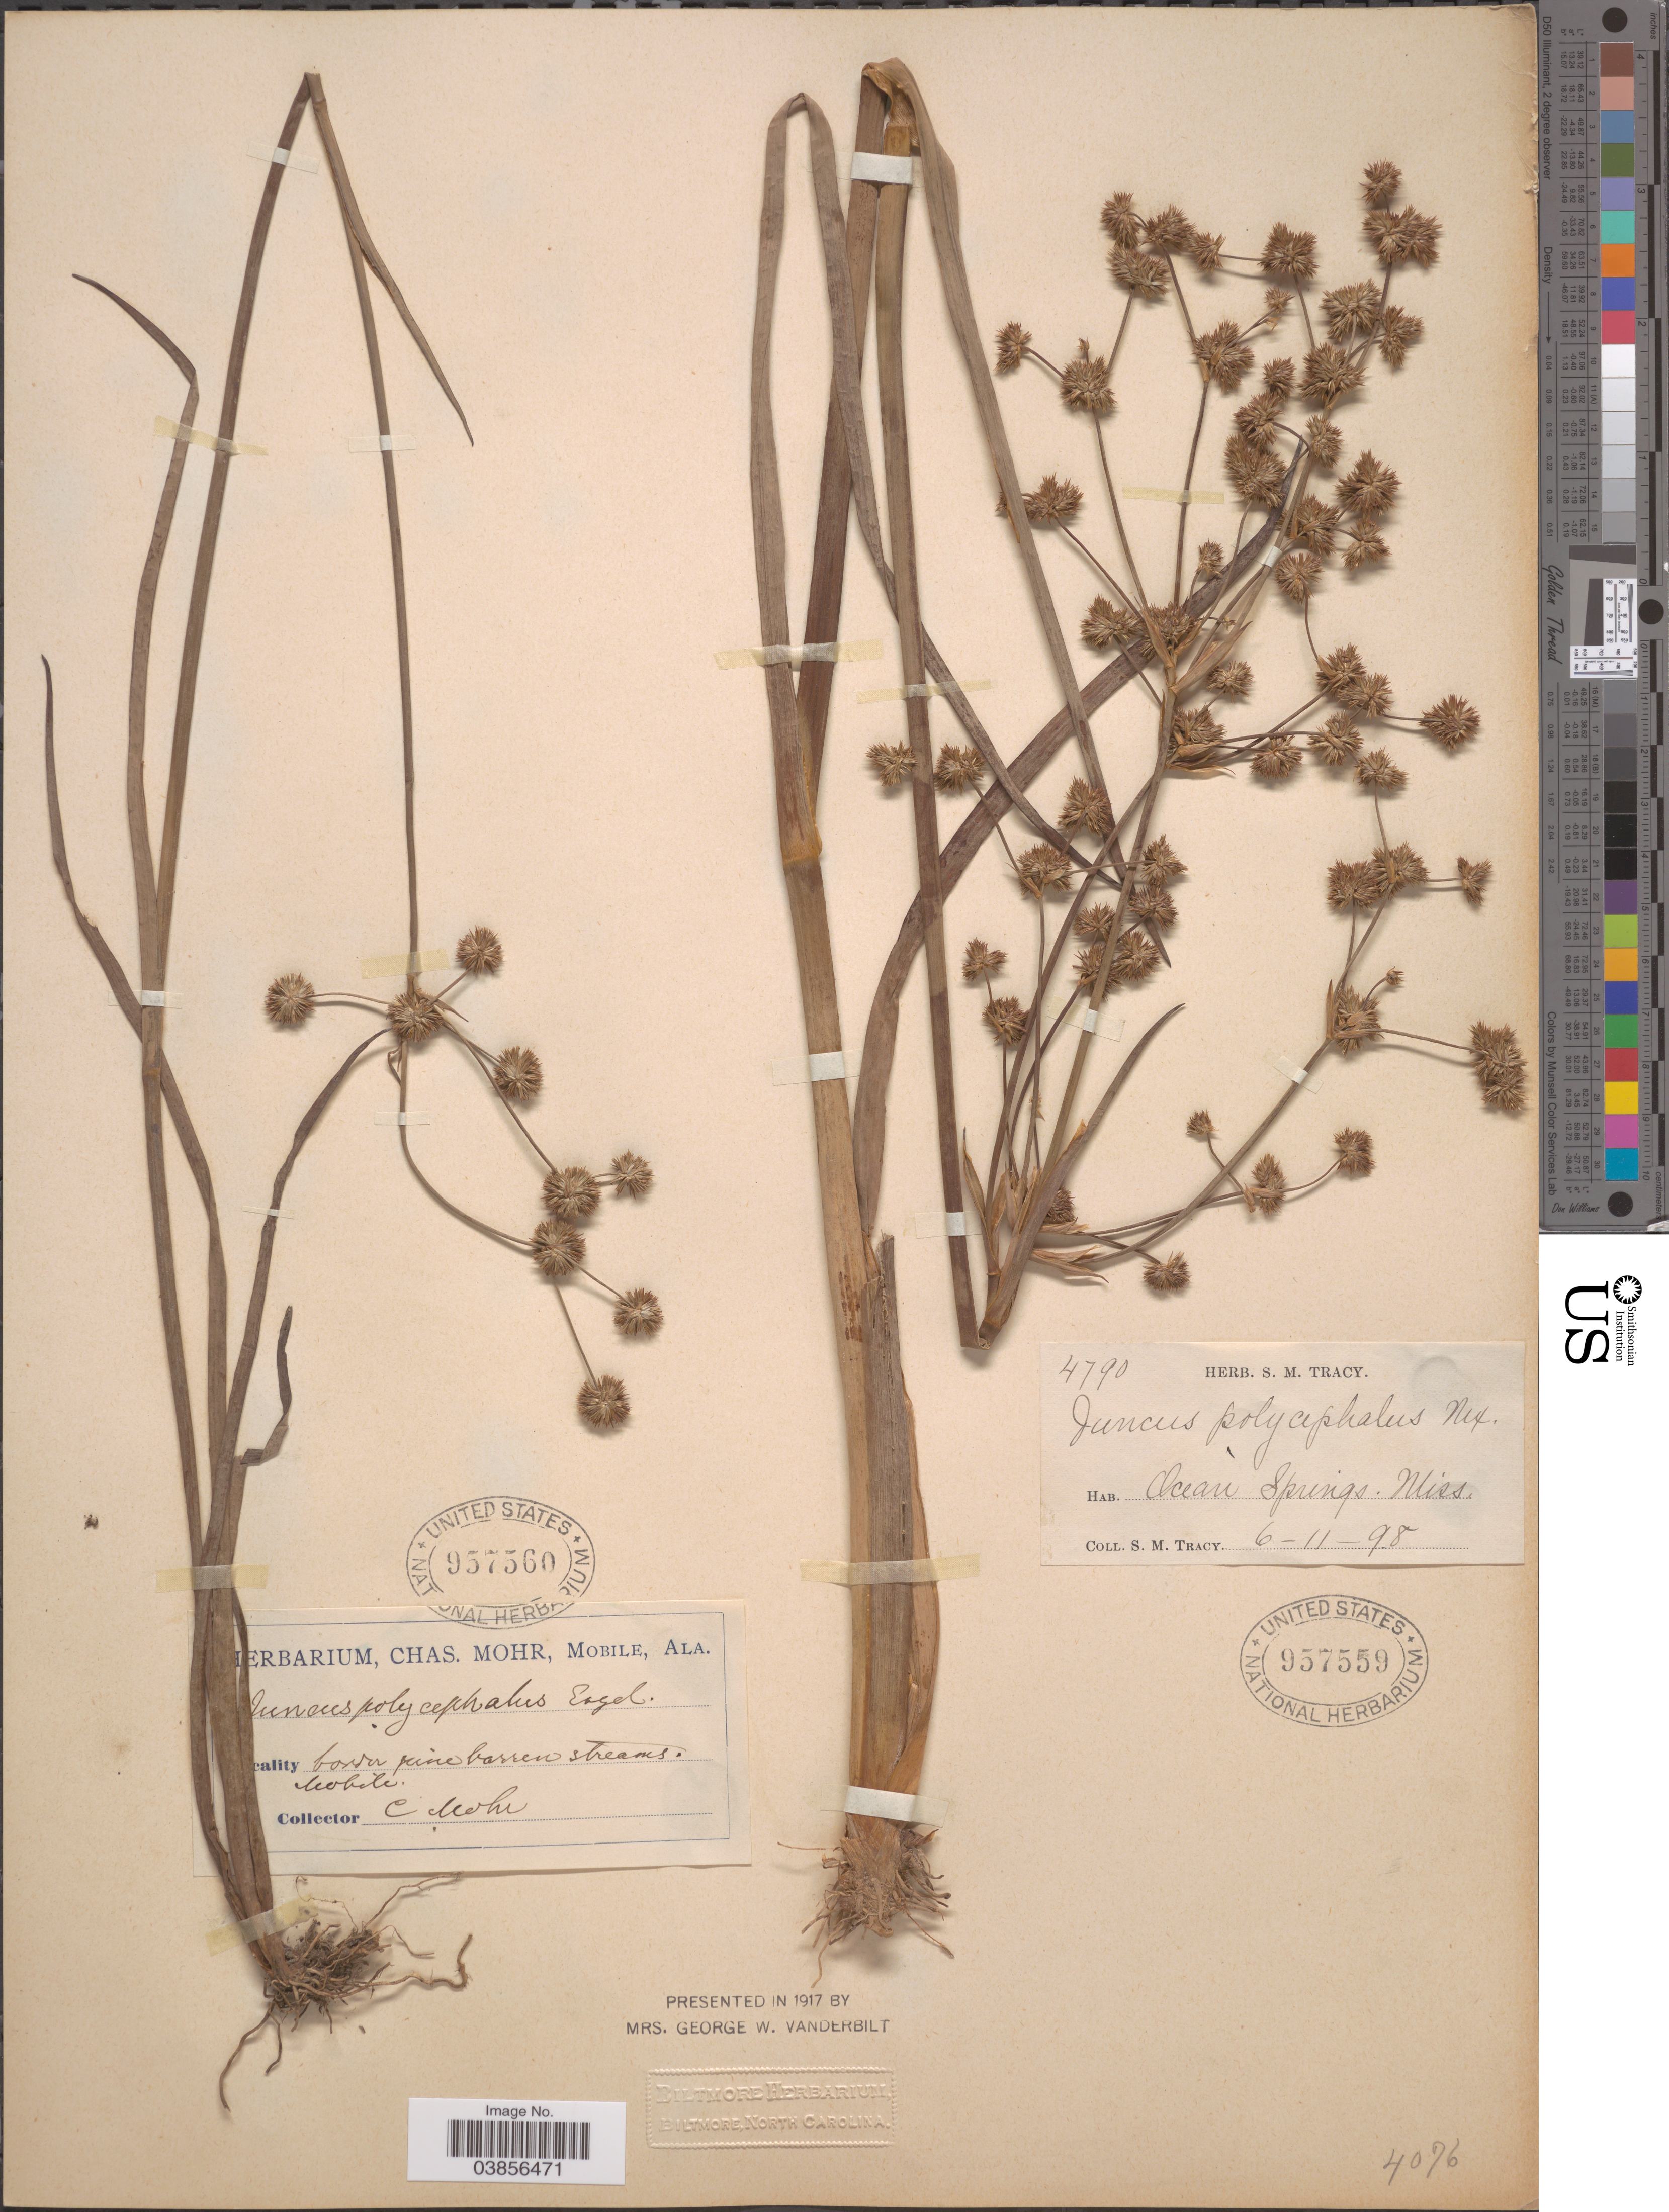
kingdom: Plantae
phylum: Tracheophyta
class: Liliopsida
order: Poales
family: Juncaceae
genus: Juncus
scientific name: Juncus polycephalus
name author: Michx.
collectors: C. T. Mohr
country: United States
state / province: Alabama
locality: Mobile.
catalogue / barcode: US 957560-2